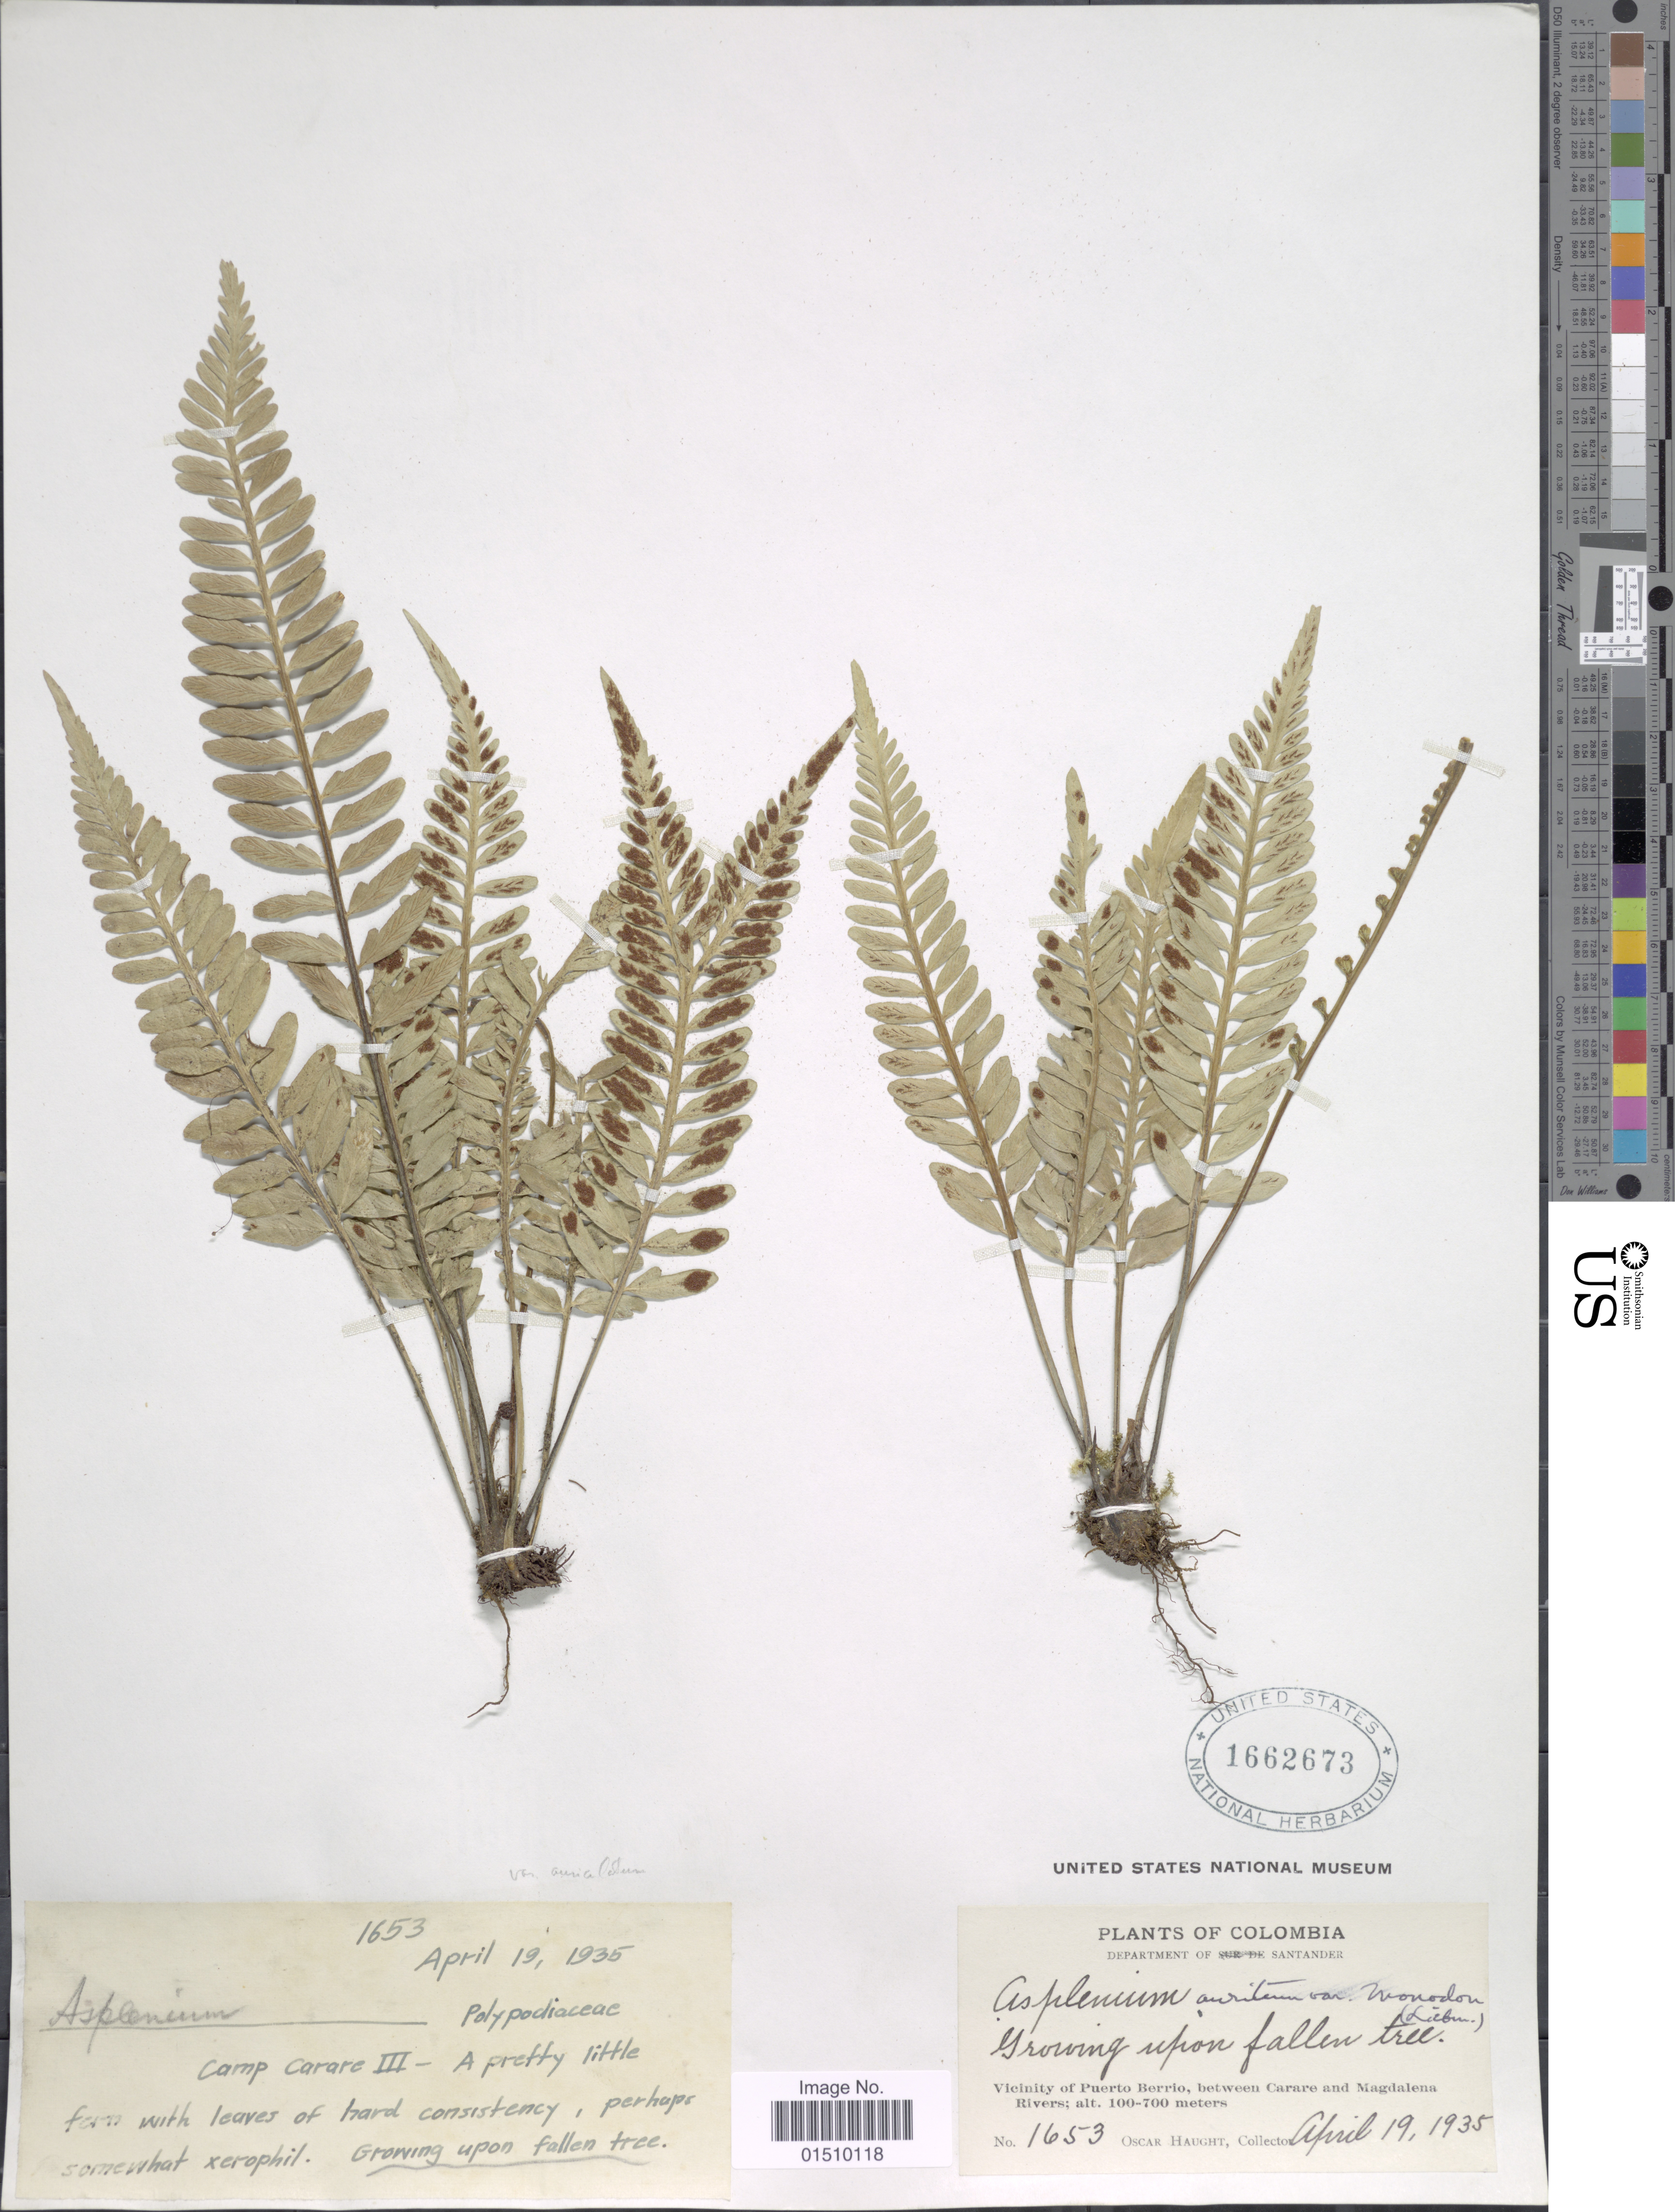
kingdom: Plantae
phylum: Tracheophyta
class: Polypodiopsida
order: Polypodiales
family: Aspleniaceae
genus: Asplenium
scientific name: Asplenium auritum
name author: Sw.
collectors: O. L. Haught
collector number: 1653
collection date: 1935-04-19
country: Colombia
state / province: Santander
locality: Colombia, Department of Santander, Vicinity of Puerto Berrio, between Carare and Magdalena Rivers.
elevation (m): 100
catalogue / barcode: US 1662673